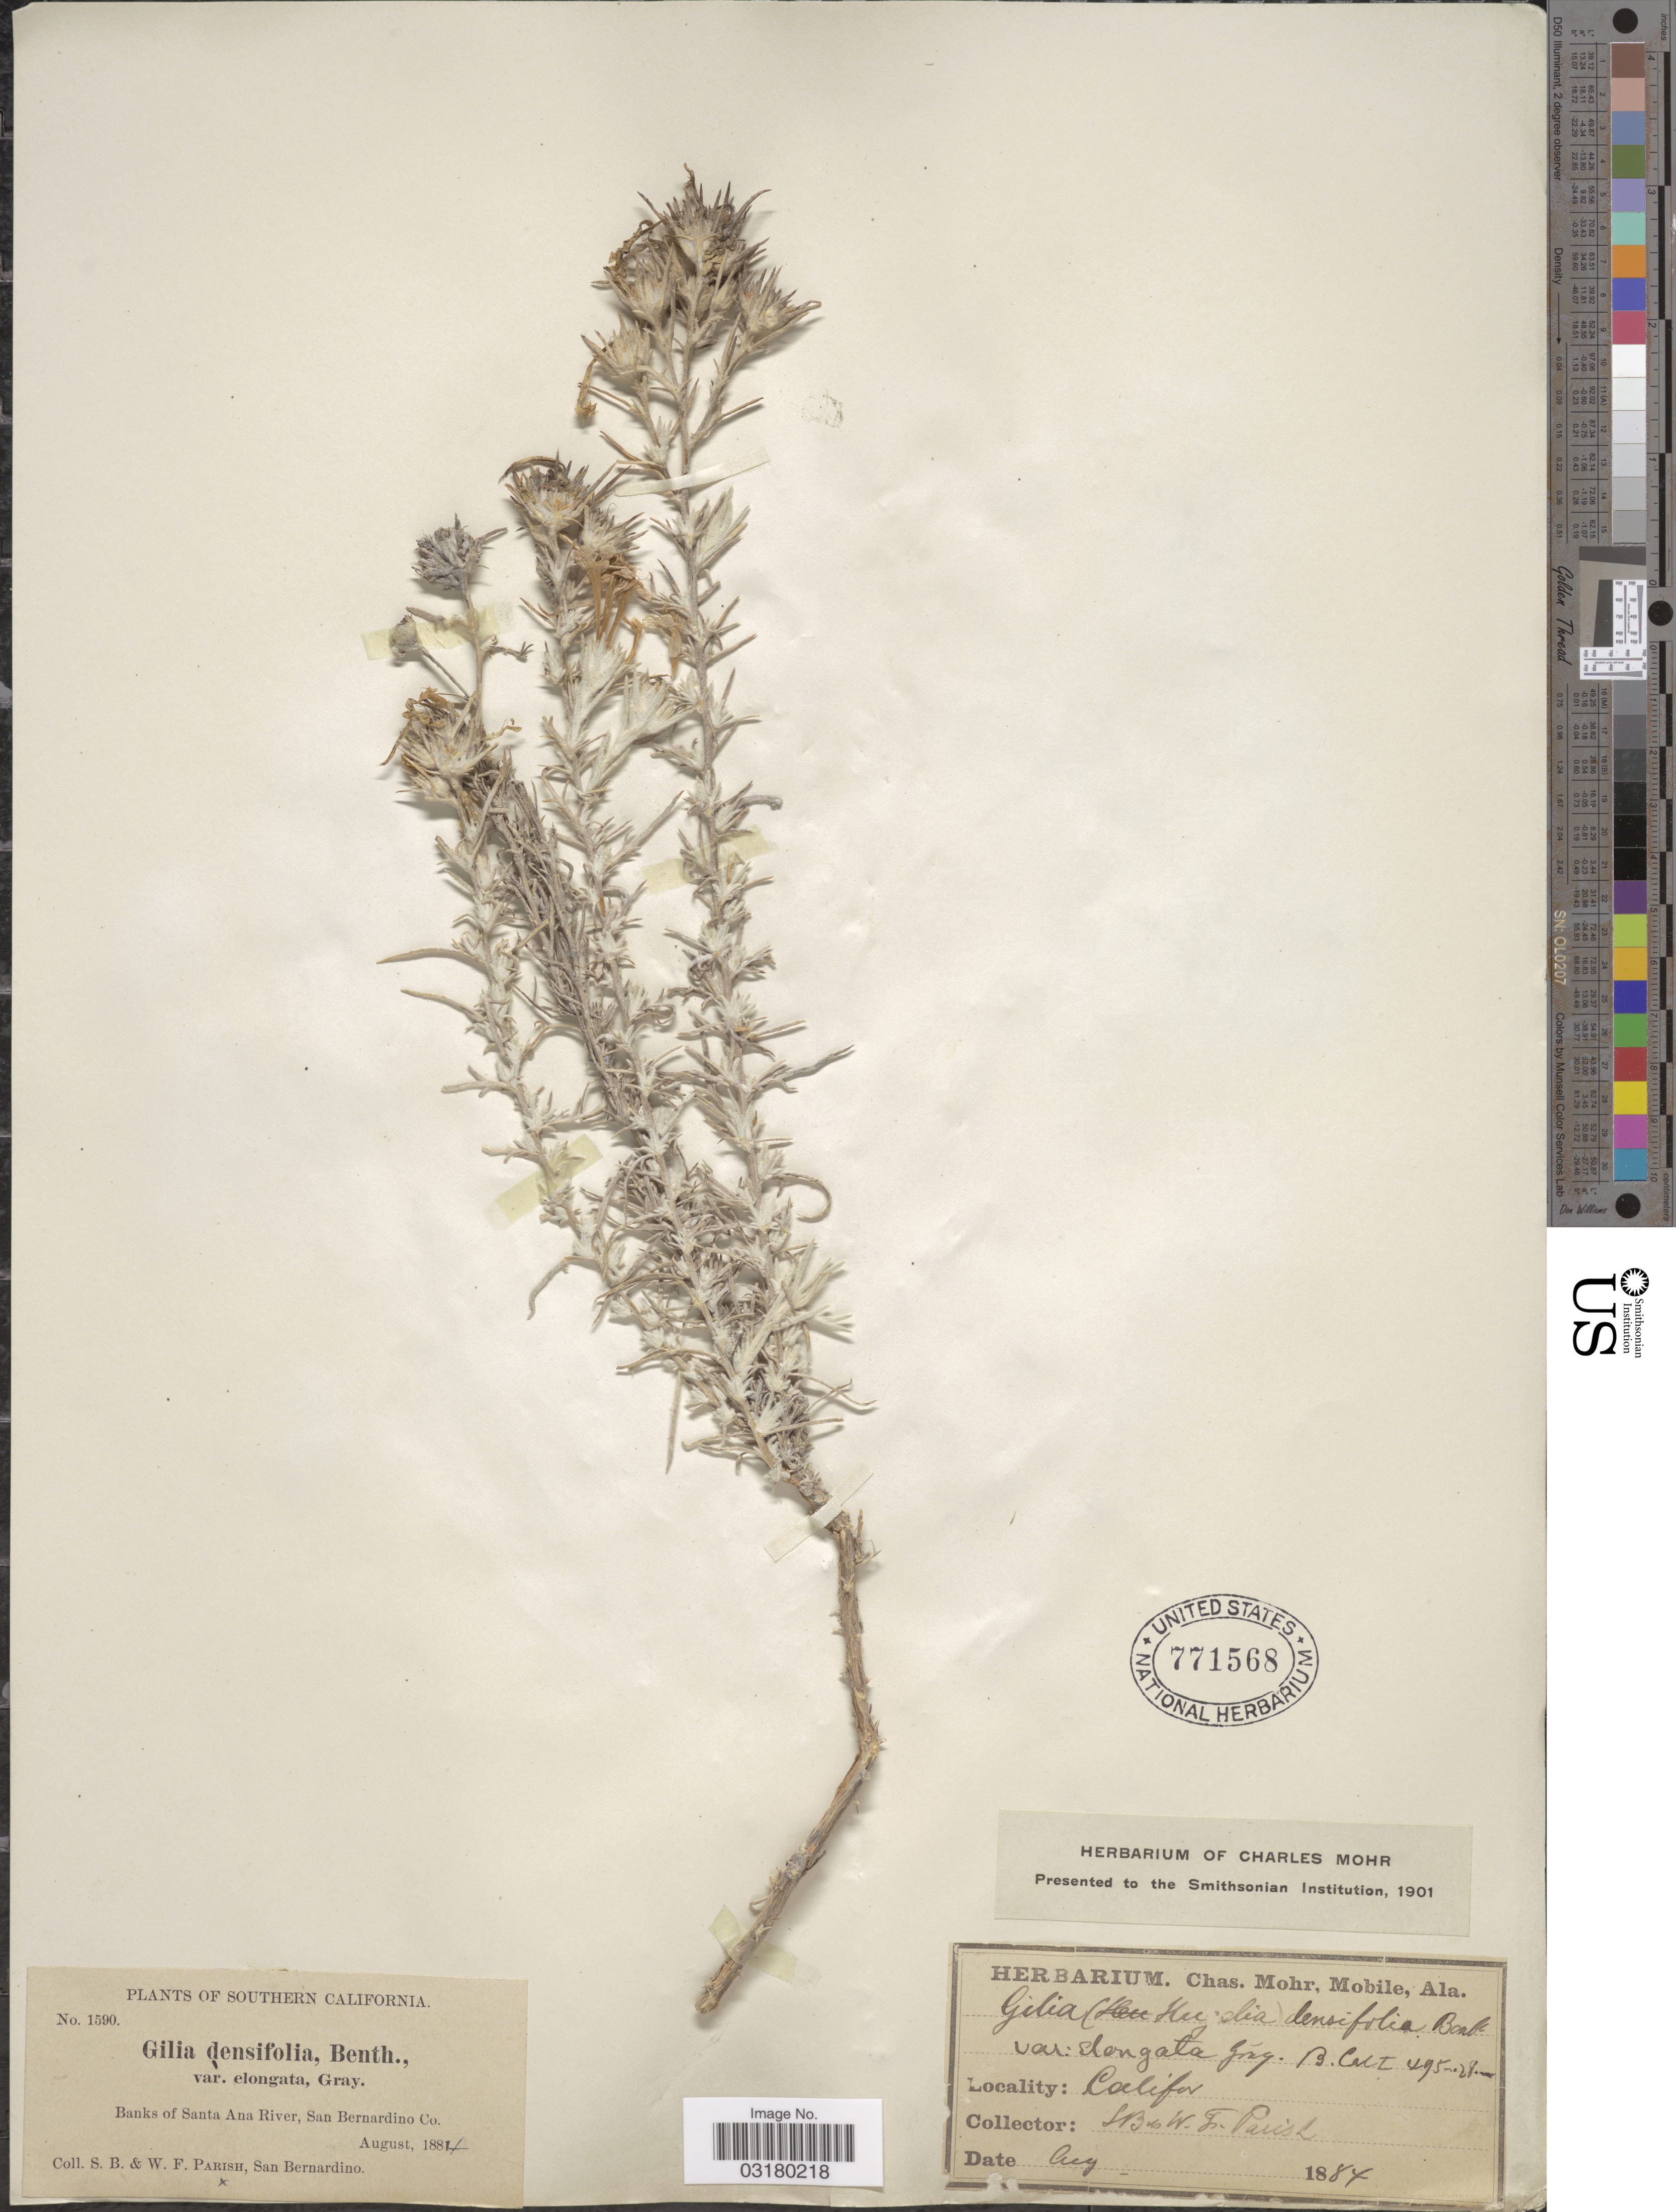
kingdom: Plantae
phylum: Tracheophyta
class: Magnoliopsida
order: Ericales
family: Polemoniaceae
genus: Eriastrum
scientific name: Eriastrum densifolium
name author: (Benth.) H. Mason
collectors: S. B. Parish & W. F. Parish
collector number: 1590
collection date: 1884-08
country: United States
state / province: California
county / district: San Bernardino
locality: Southern California. Banks of Santa Ana River, San Bernardino Co.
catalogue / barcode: US 771568